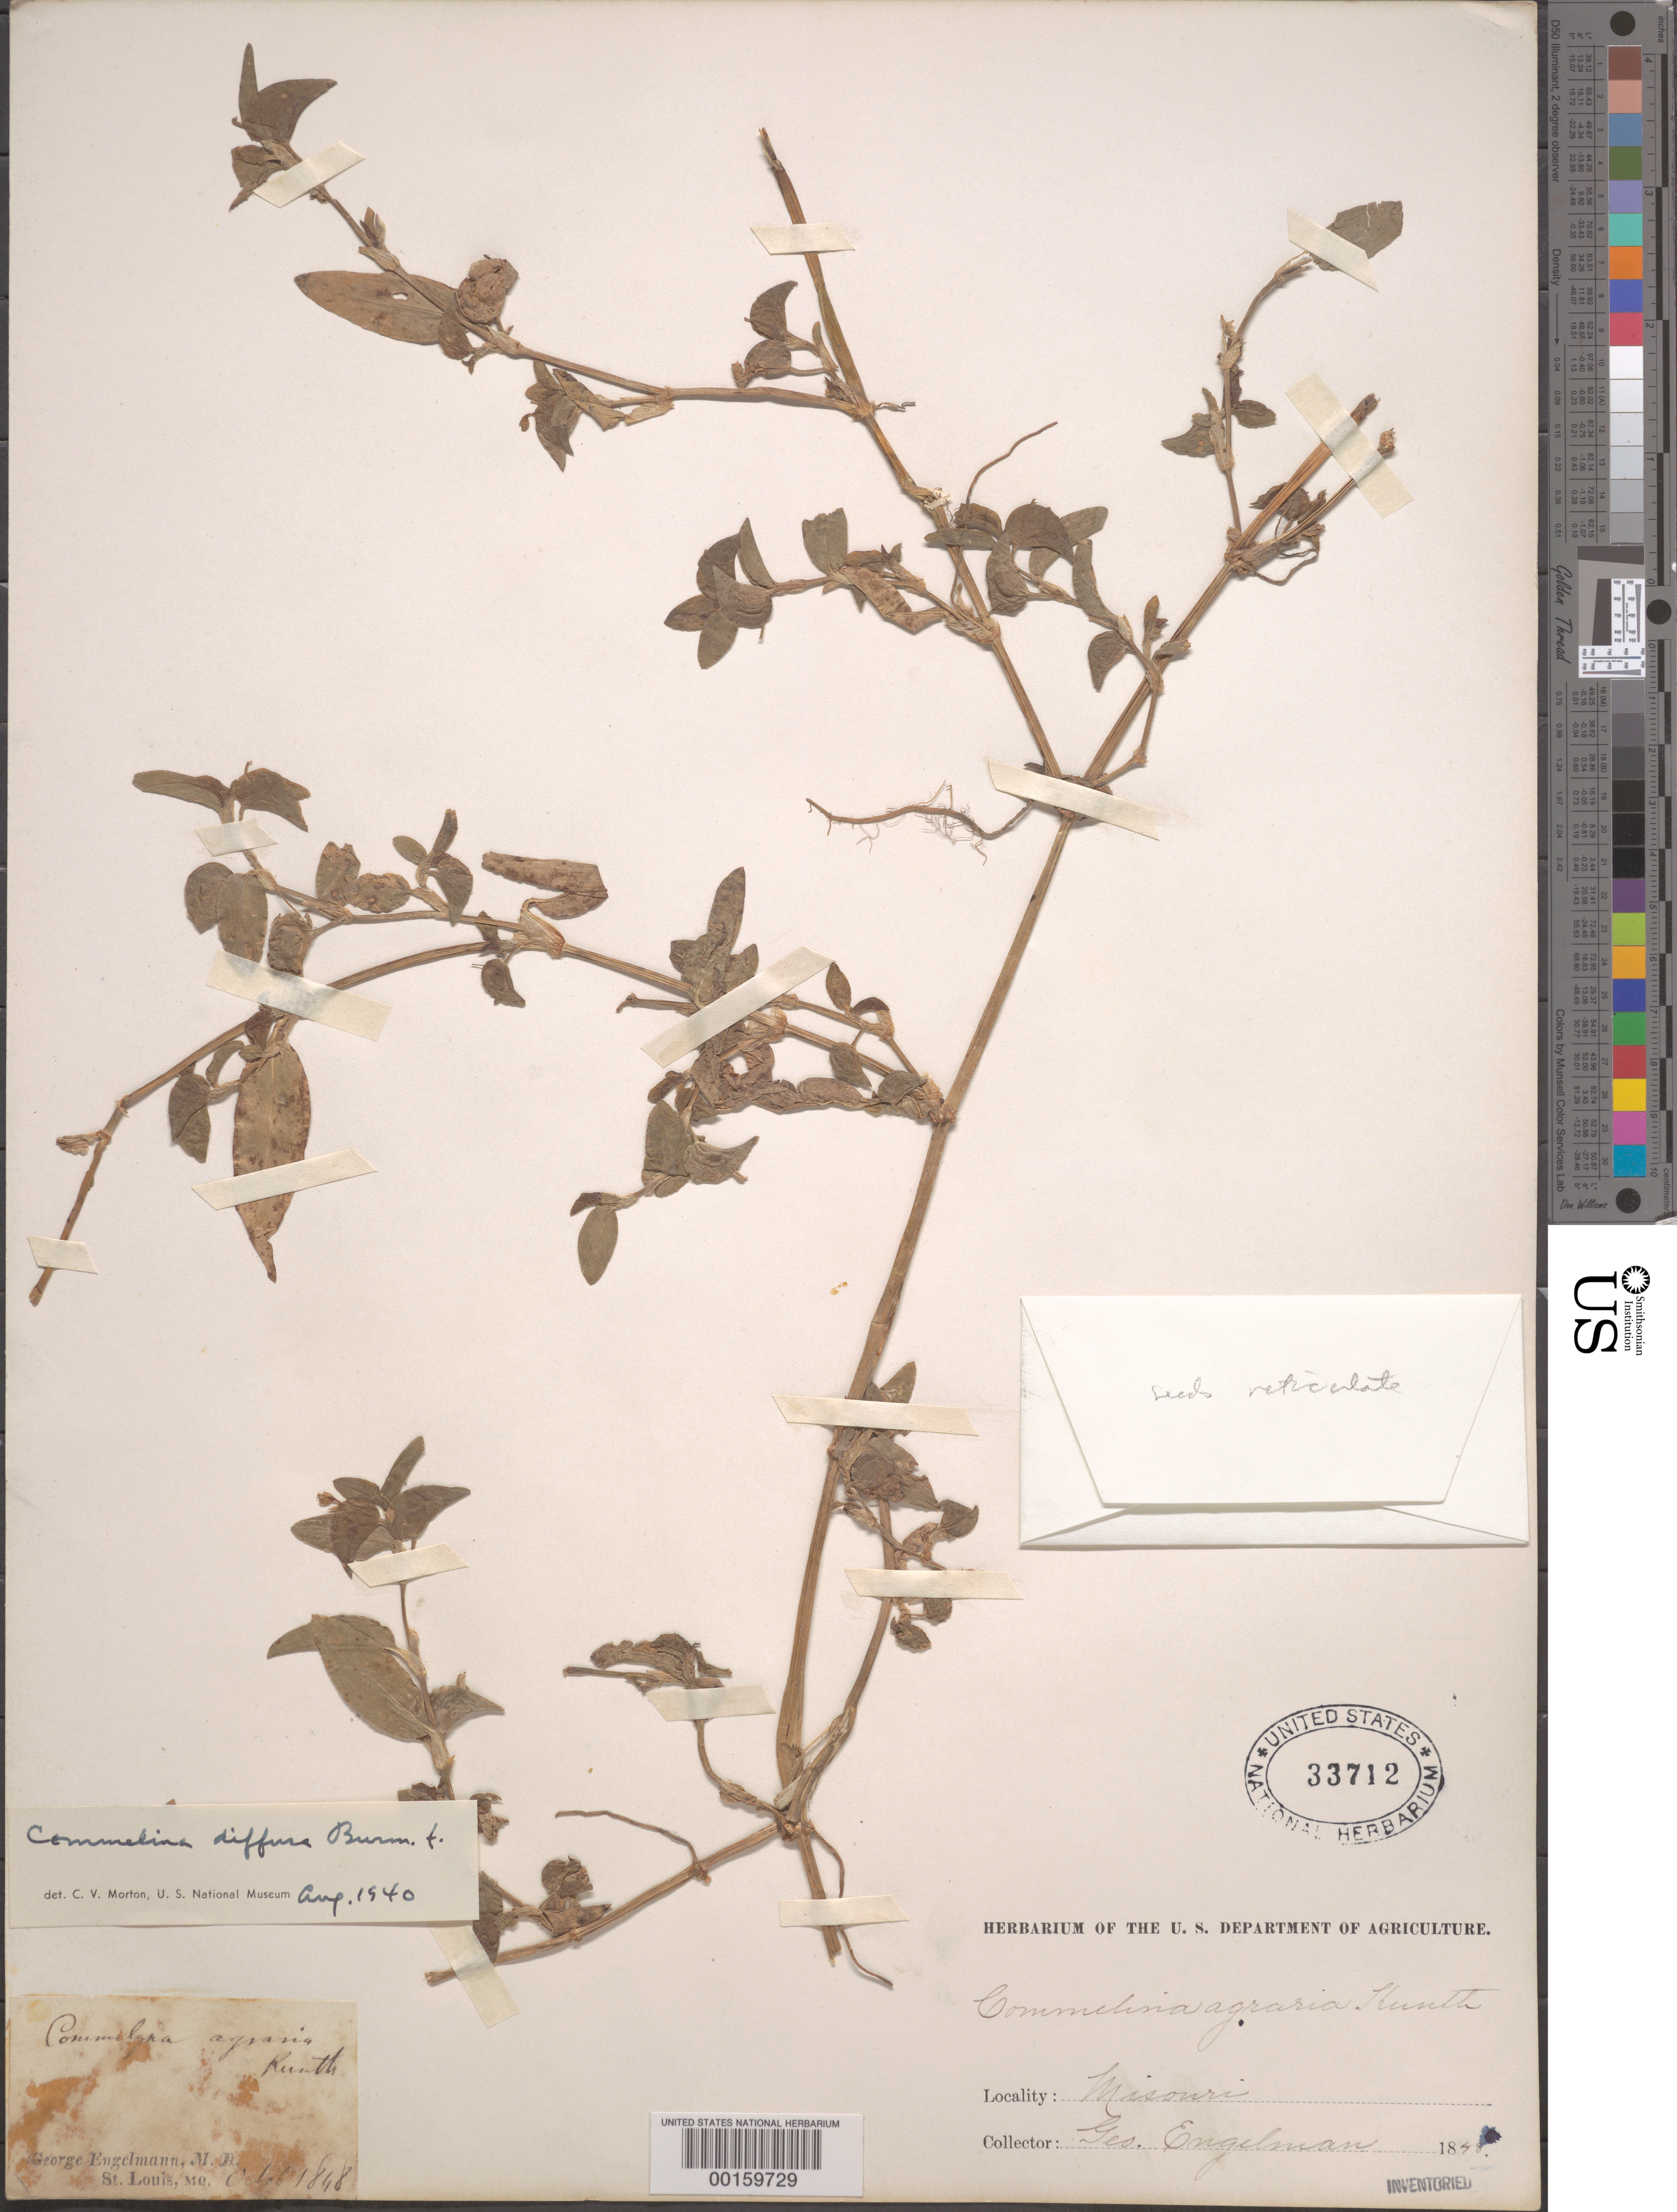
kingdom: Plantae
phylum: Tracheophyta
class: Liliopsida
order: Commelinales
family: Commelinaceae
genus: Commelina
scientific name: Commelina diffusa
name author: Burm. f.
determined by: Morton, C. V.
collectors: G. Engelmann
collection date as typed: Oct 1848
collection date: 1848-10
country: United States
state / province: Missouri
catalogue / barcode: US 33712